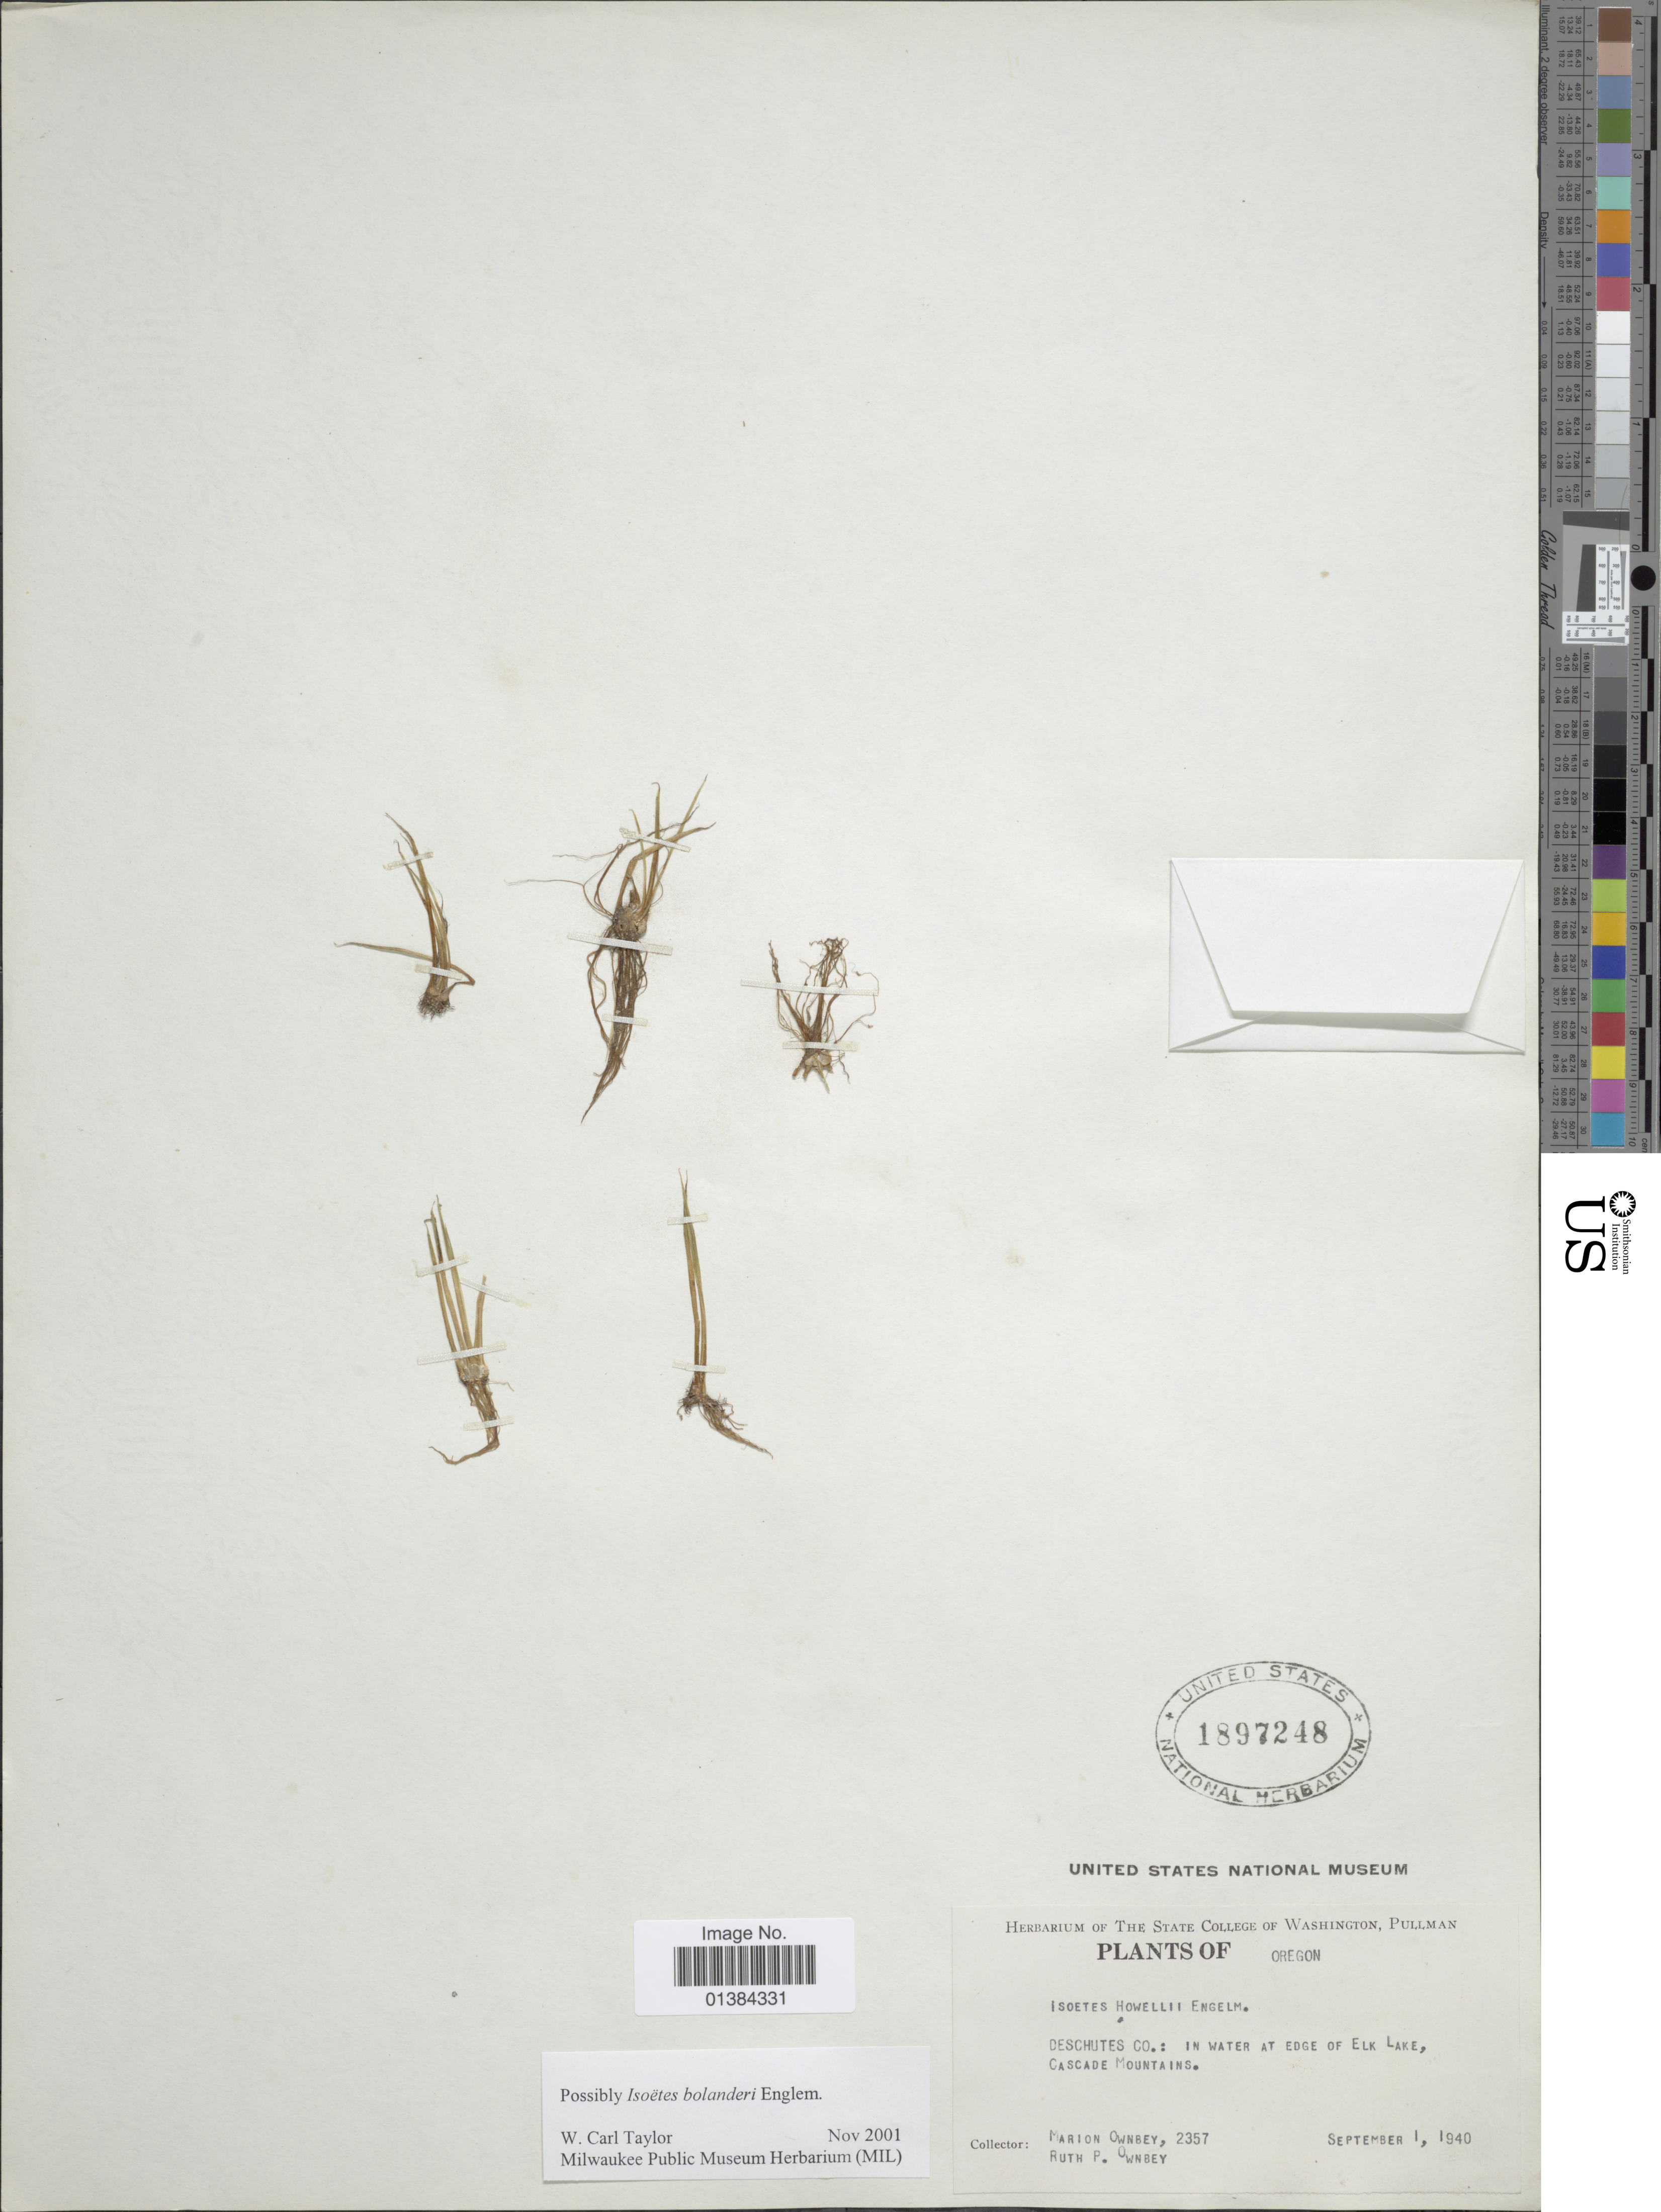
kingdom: Plantae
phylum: Tracheophyta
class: Lycopodiopsida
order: Isoetales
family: Isoetaceae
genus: Isoetes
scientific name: Isoetes bolanderi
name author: Engelm.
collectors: F. M. Ownbey & R. Ownbey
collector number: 2357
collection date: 1940-09-01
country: United States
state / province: Oregon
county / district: Deschutes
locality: Deschutes Co.: in water at edge of Elk Lake, Cascade Mountains.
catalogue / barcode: US 1897248